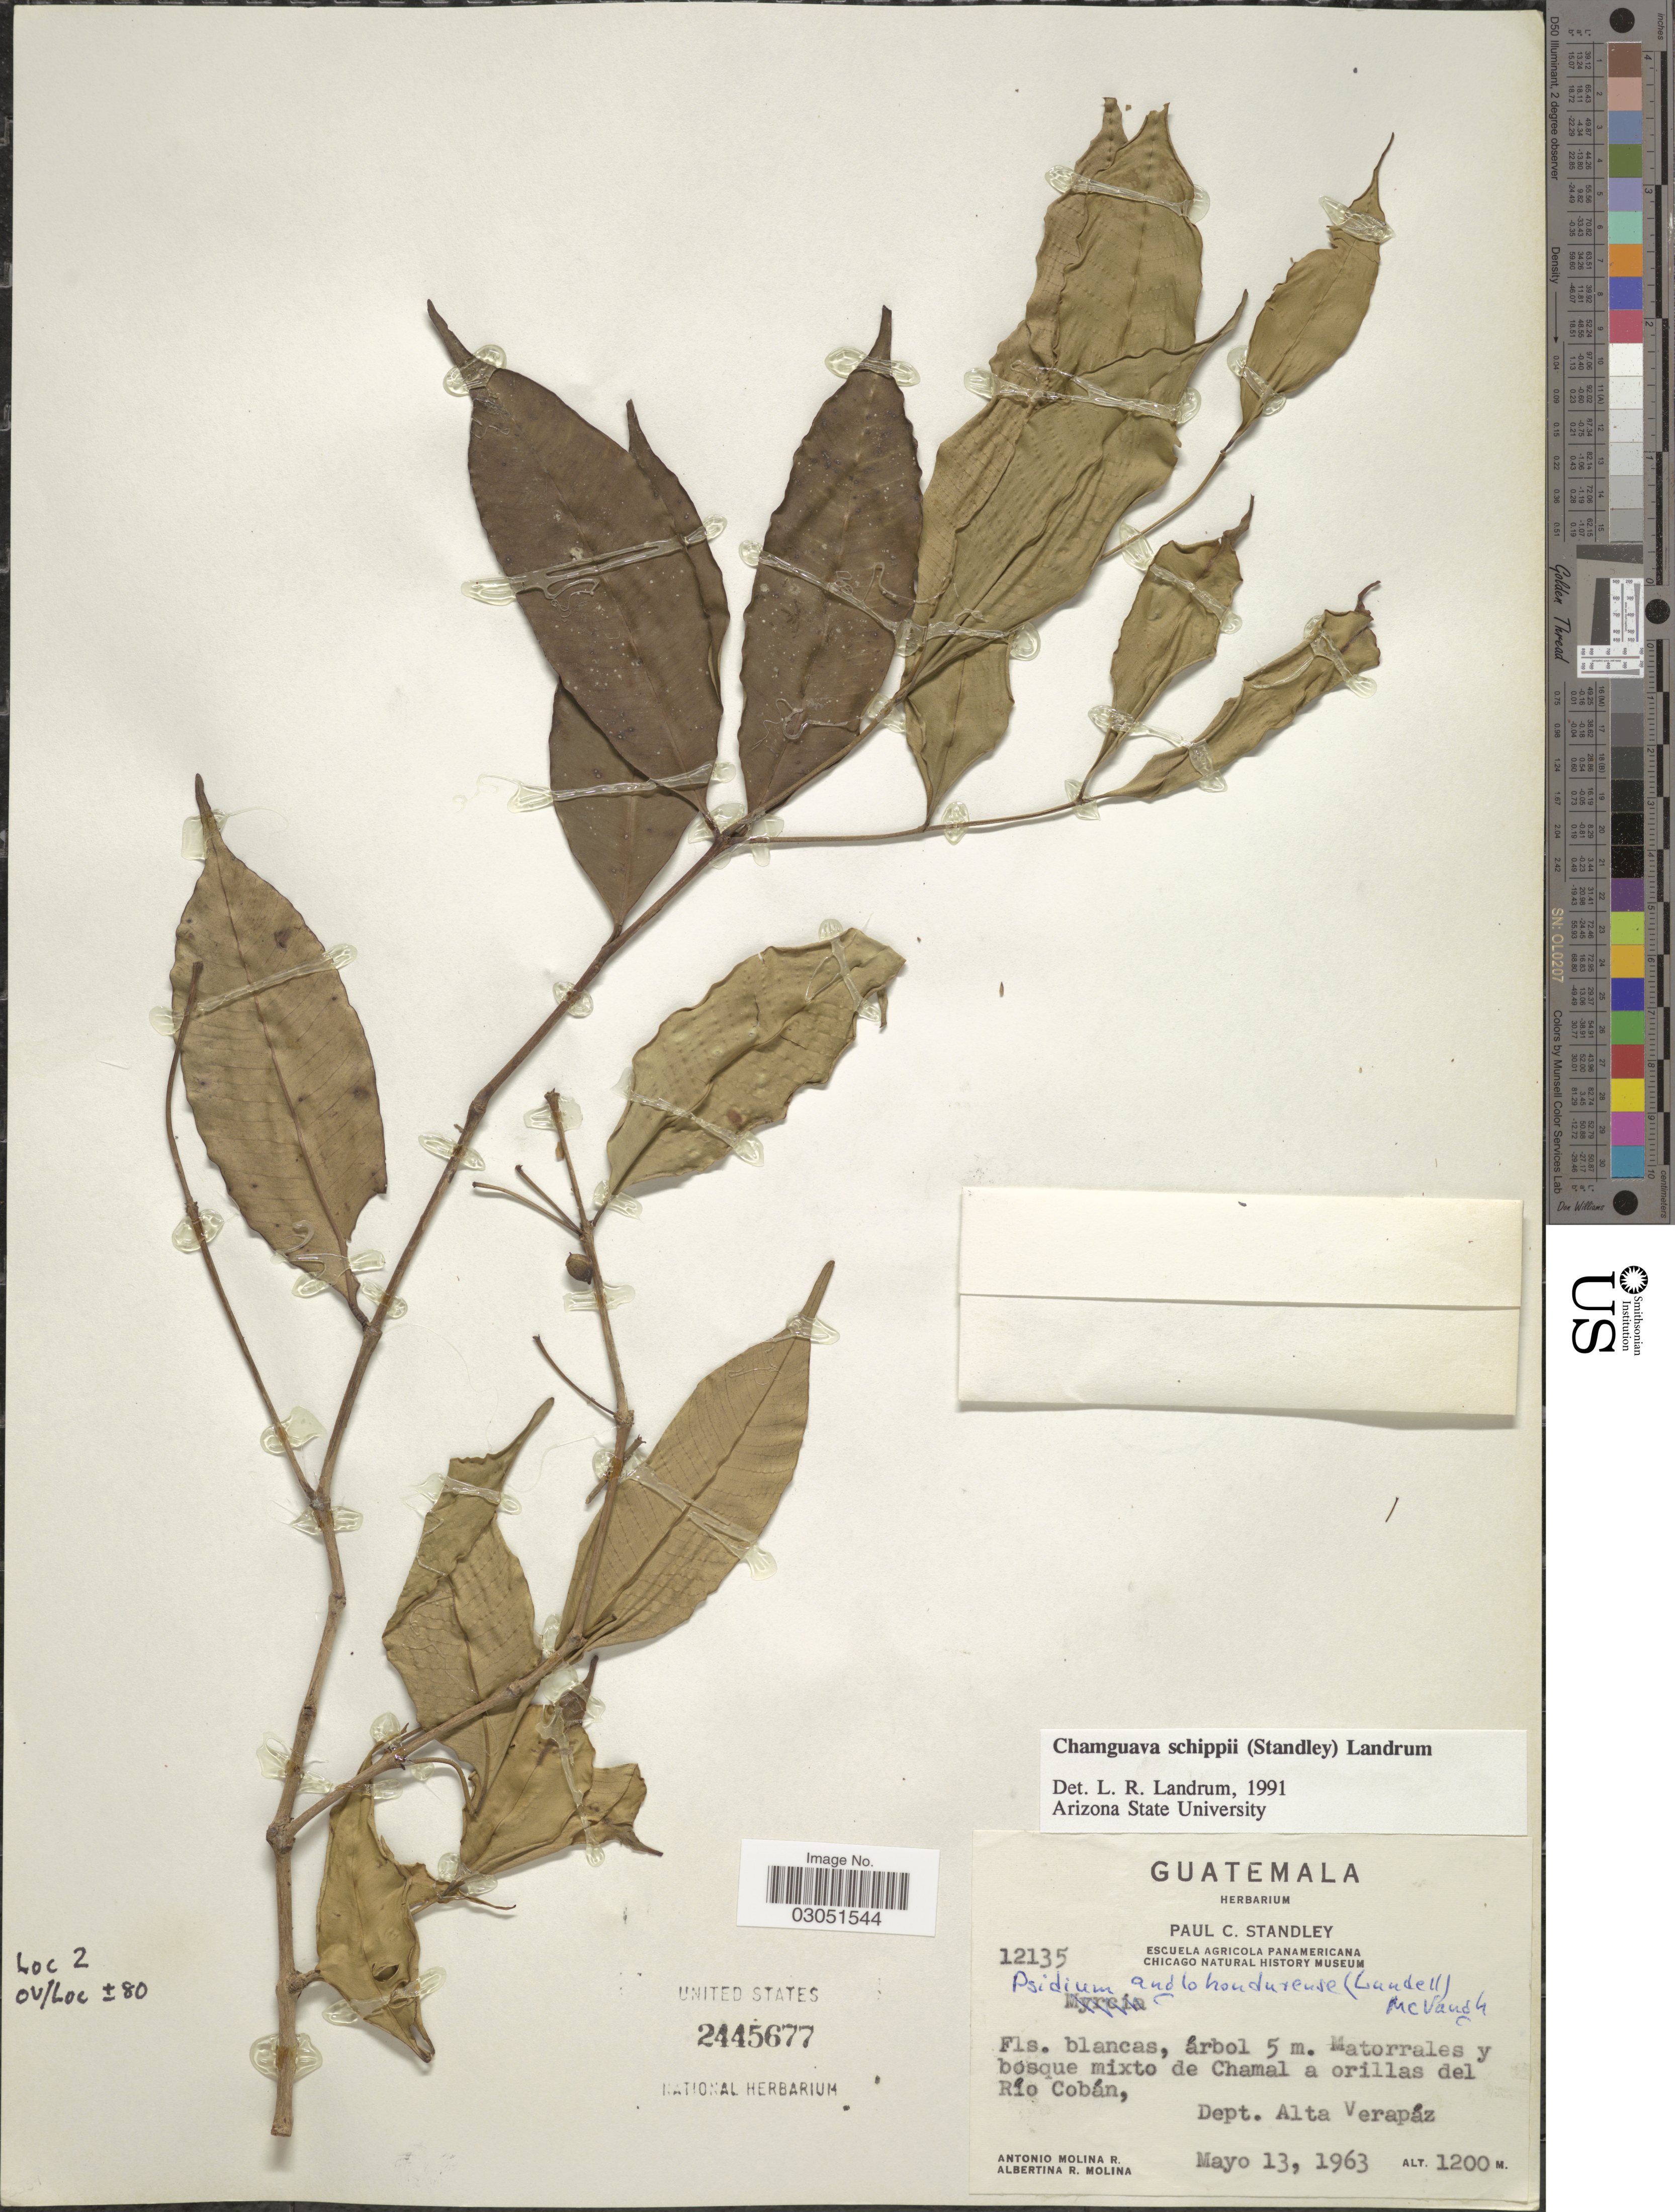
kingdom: Plantae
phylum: Tracheophyta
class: Magnoliopsida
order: Myrtales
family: Myrtaceae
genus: Chamguava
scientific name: Chamguava schippii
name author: (Standl.) Landrum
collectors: P. C. Standley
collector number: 12135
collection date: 1963-05-13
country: Guatemala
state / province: Alta Verapaz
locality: Matorrales y bosque mixto de Chamal a orillas del Río Cobán, Dept. Alta Verapáz.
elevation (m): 1200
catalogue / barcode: US 2445677